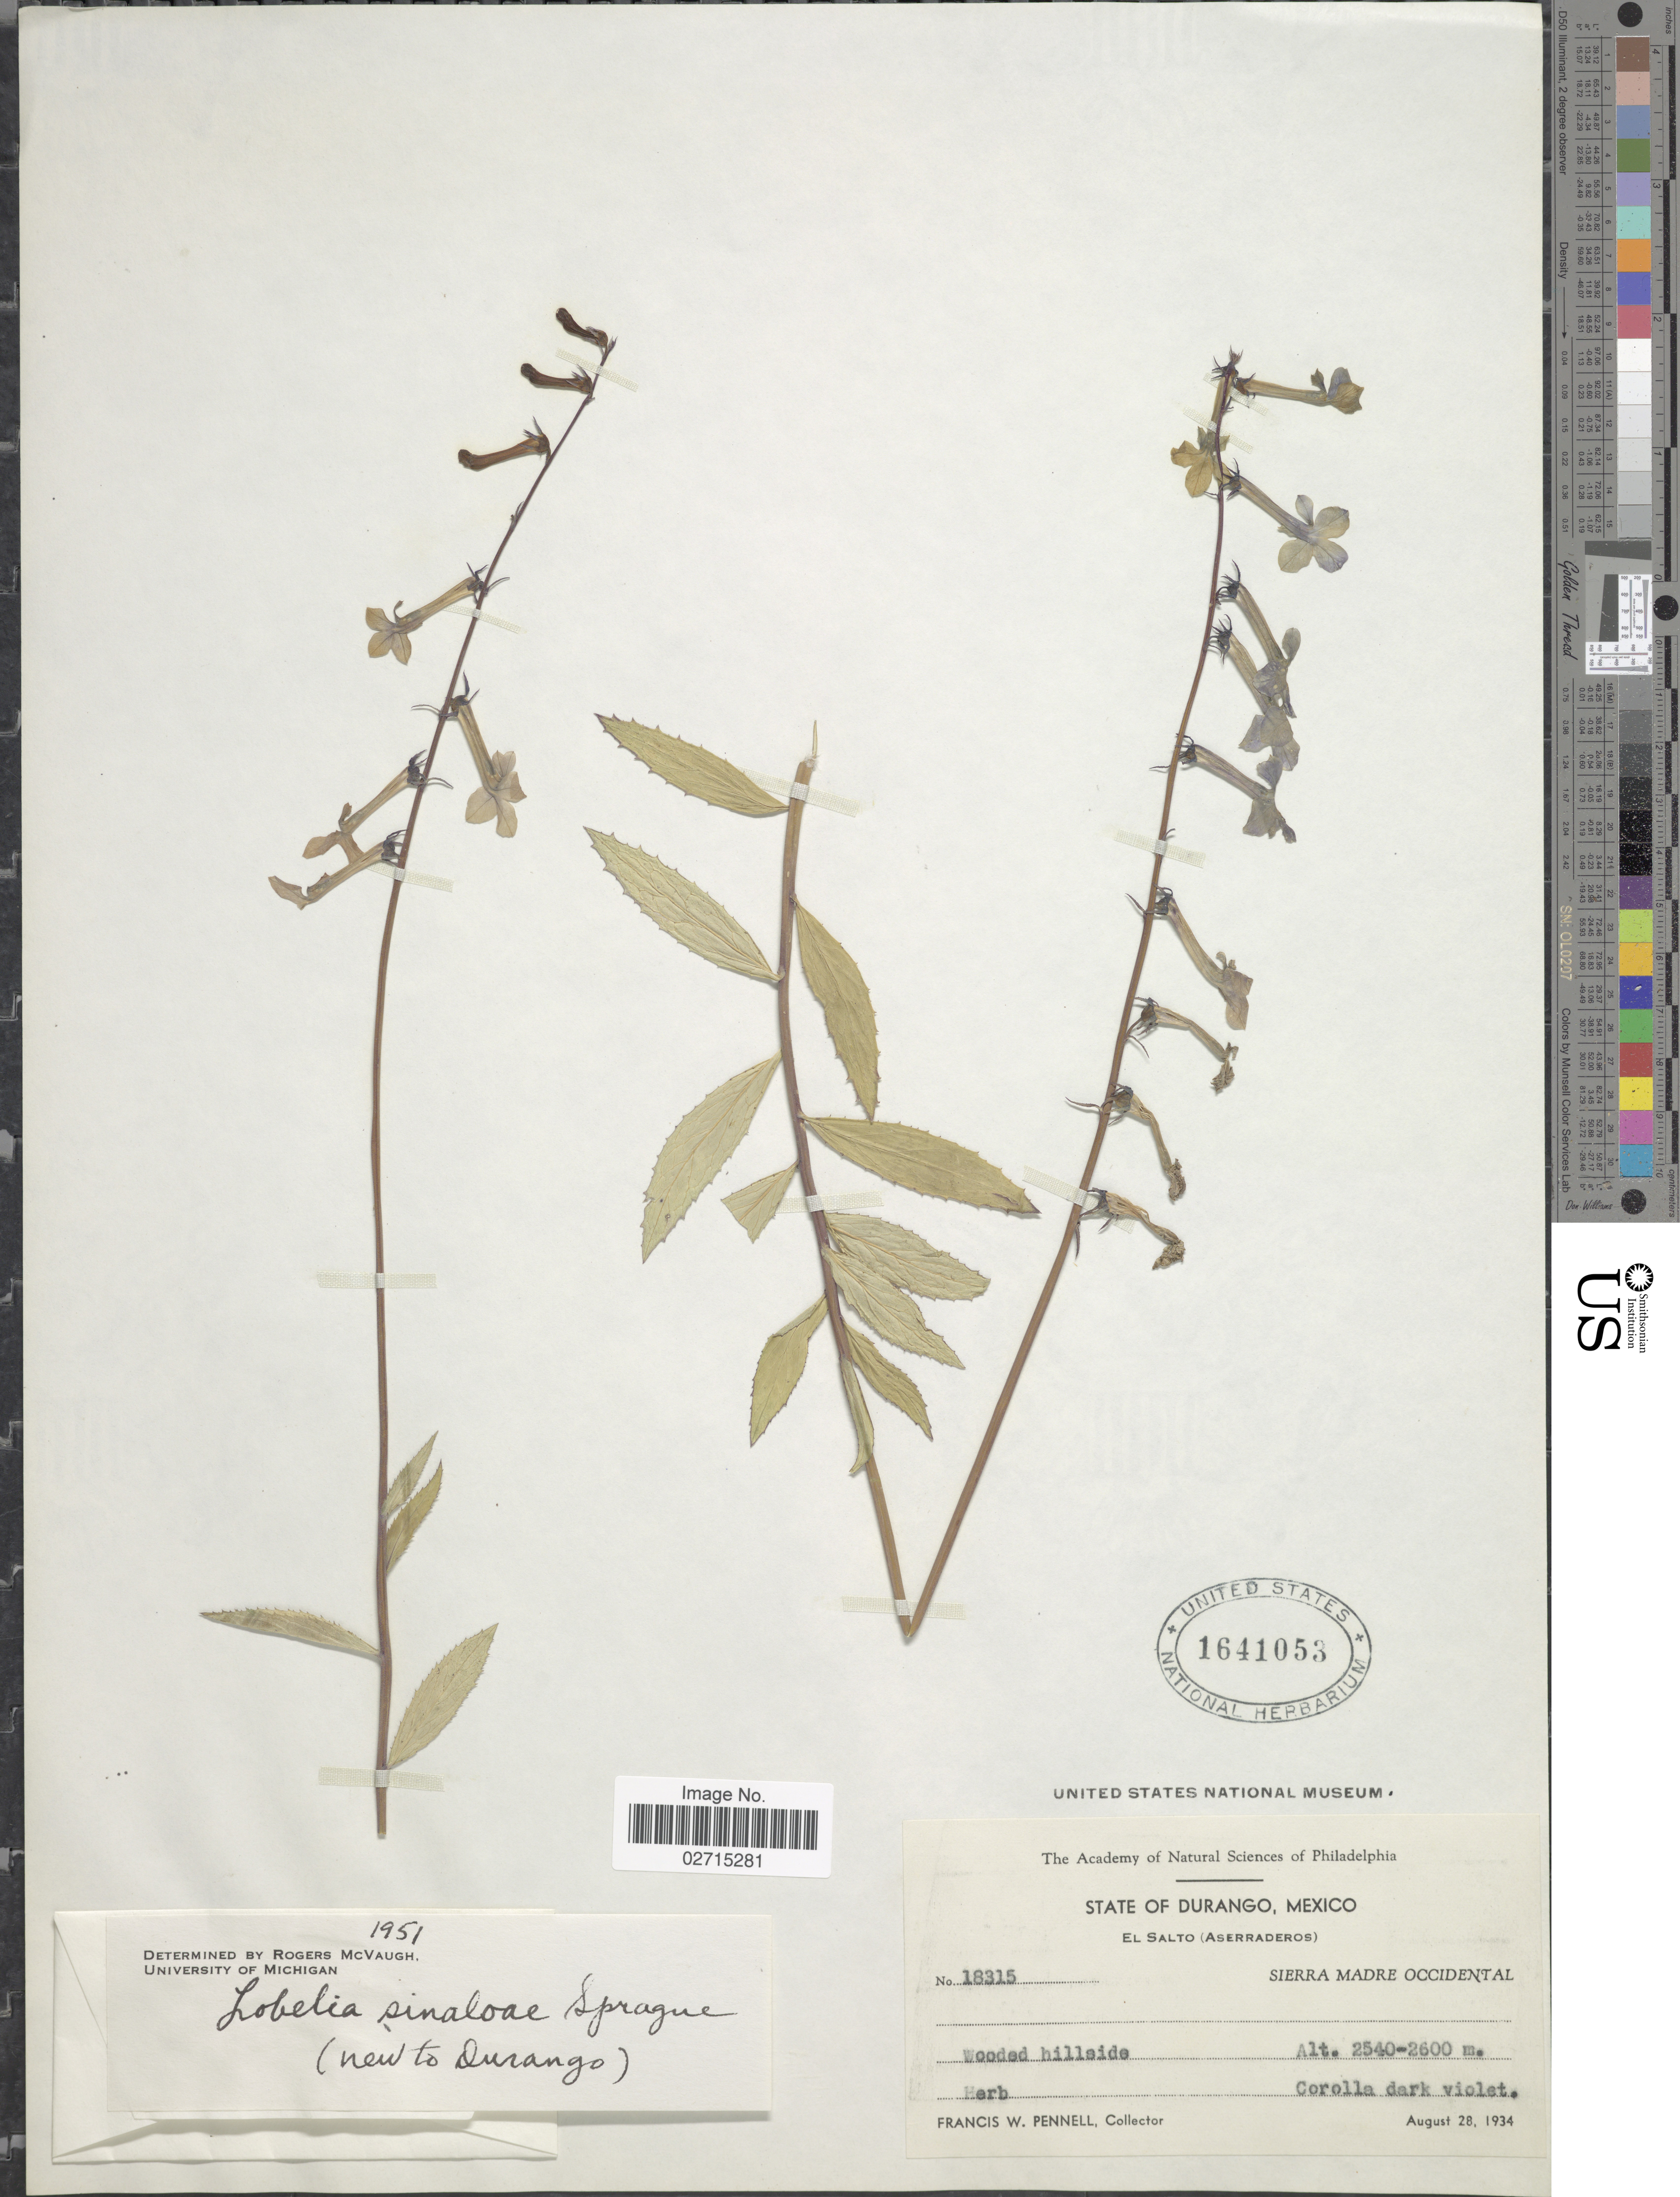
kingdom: Plantae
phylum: Tracheophyta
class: Magnoliopsida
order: Asterales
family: Campanulaceae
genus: Lobelia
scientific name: Lobelia sinaloae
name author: Sprague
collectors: F. W. Pennell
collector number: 18315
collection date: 1934-08-28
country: Mexico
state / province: Durango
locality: El Salto (Aserraderos) Sierra Madre Occidental, Wooded hillside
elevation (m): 2540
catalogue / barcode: US 1641053